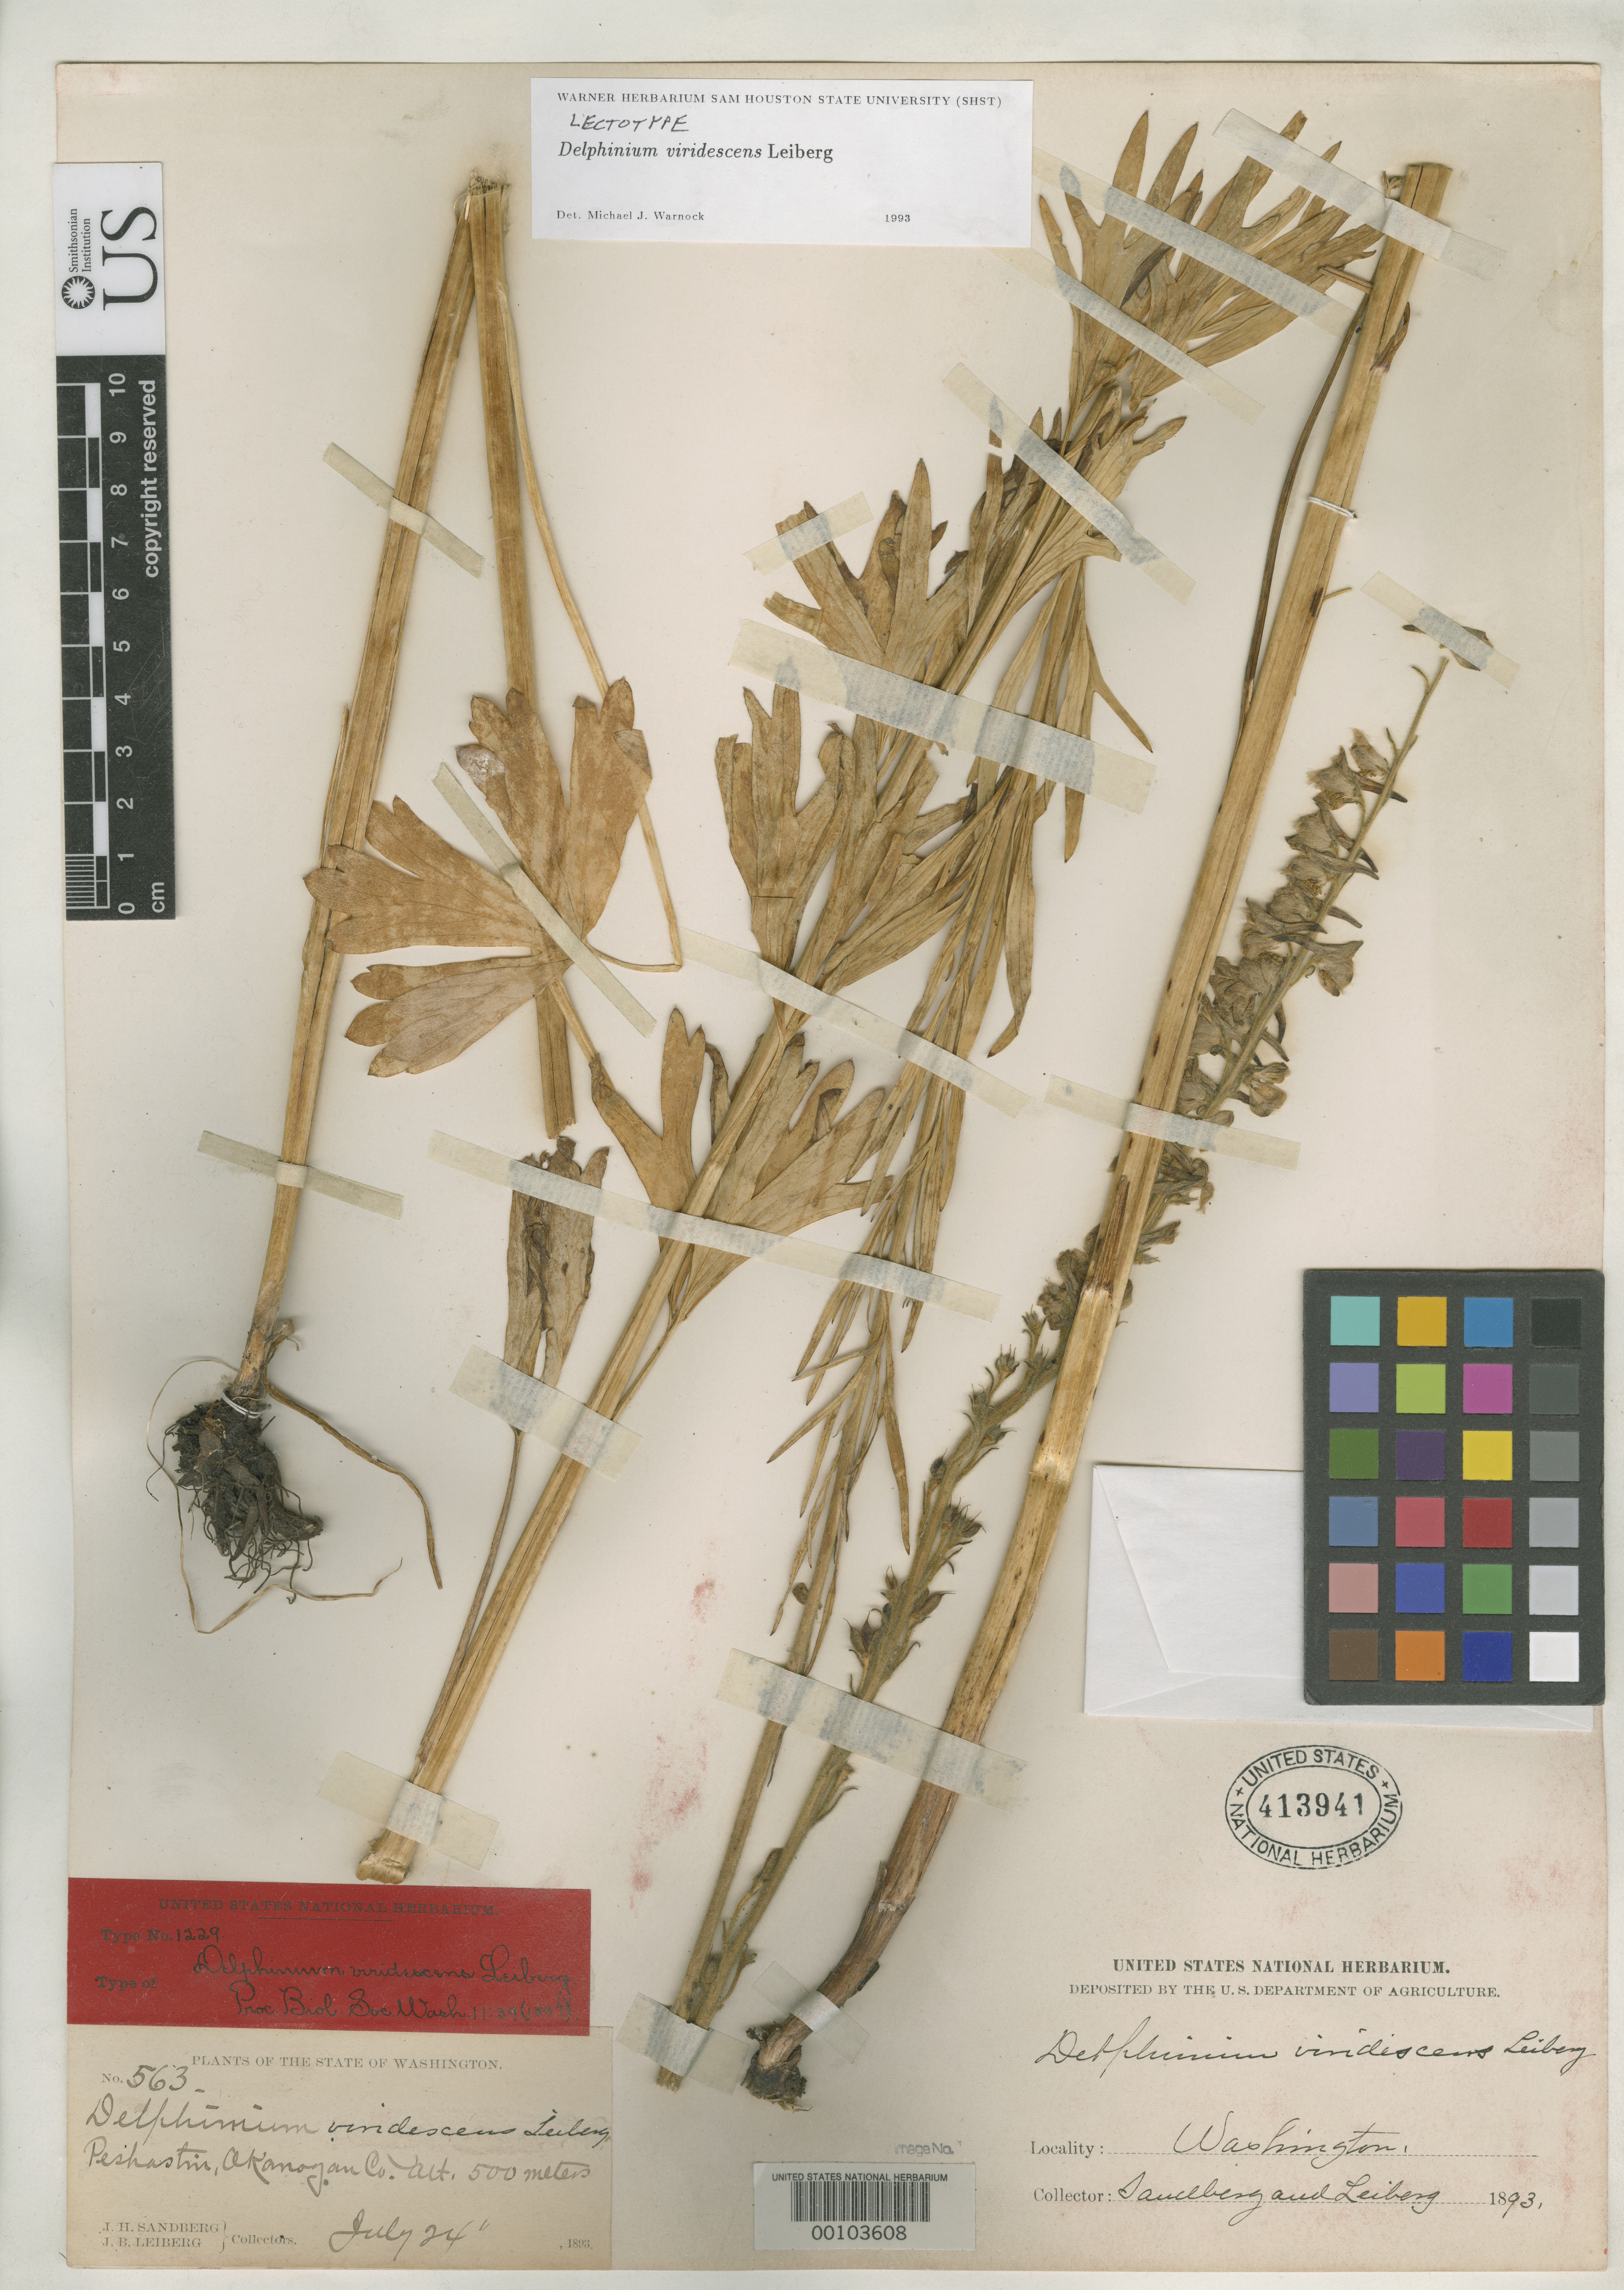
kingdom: Plantae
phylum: Tracheophyta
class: Magnoliopsida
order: Ranunculales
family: Ranunculaceae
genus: Delphinium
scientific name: Delphinium viridescens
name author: Leiberg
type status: Type Fragment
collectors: J. H. Sandberg & J. Leiberg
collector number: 563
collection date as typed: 24 Jul 1893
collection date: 1893-07-24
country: United States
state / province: Washington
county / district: Okanogan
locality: Near Peshasti.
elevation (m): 500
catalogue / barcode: US 413941